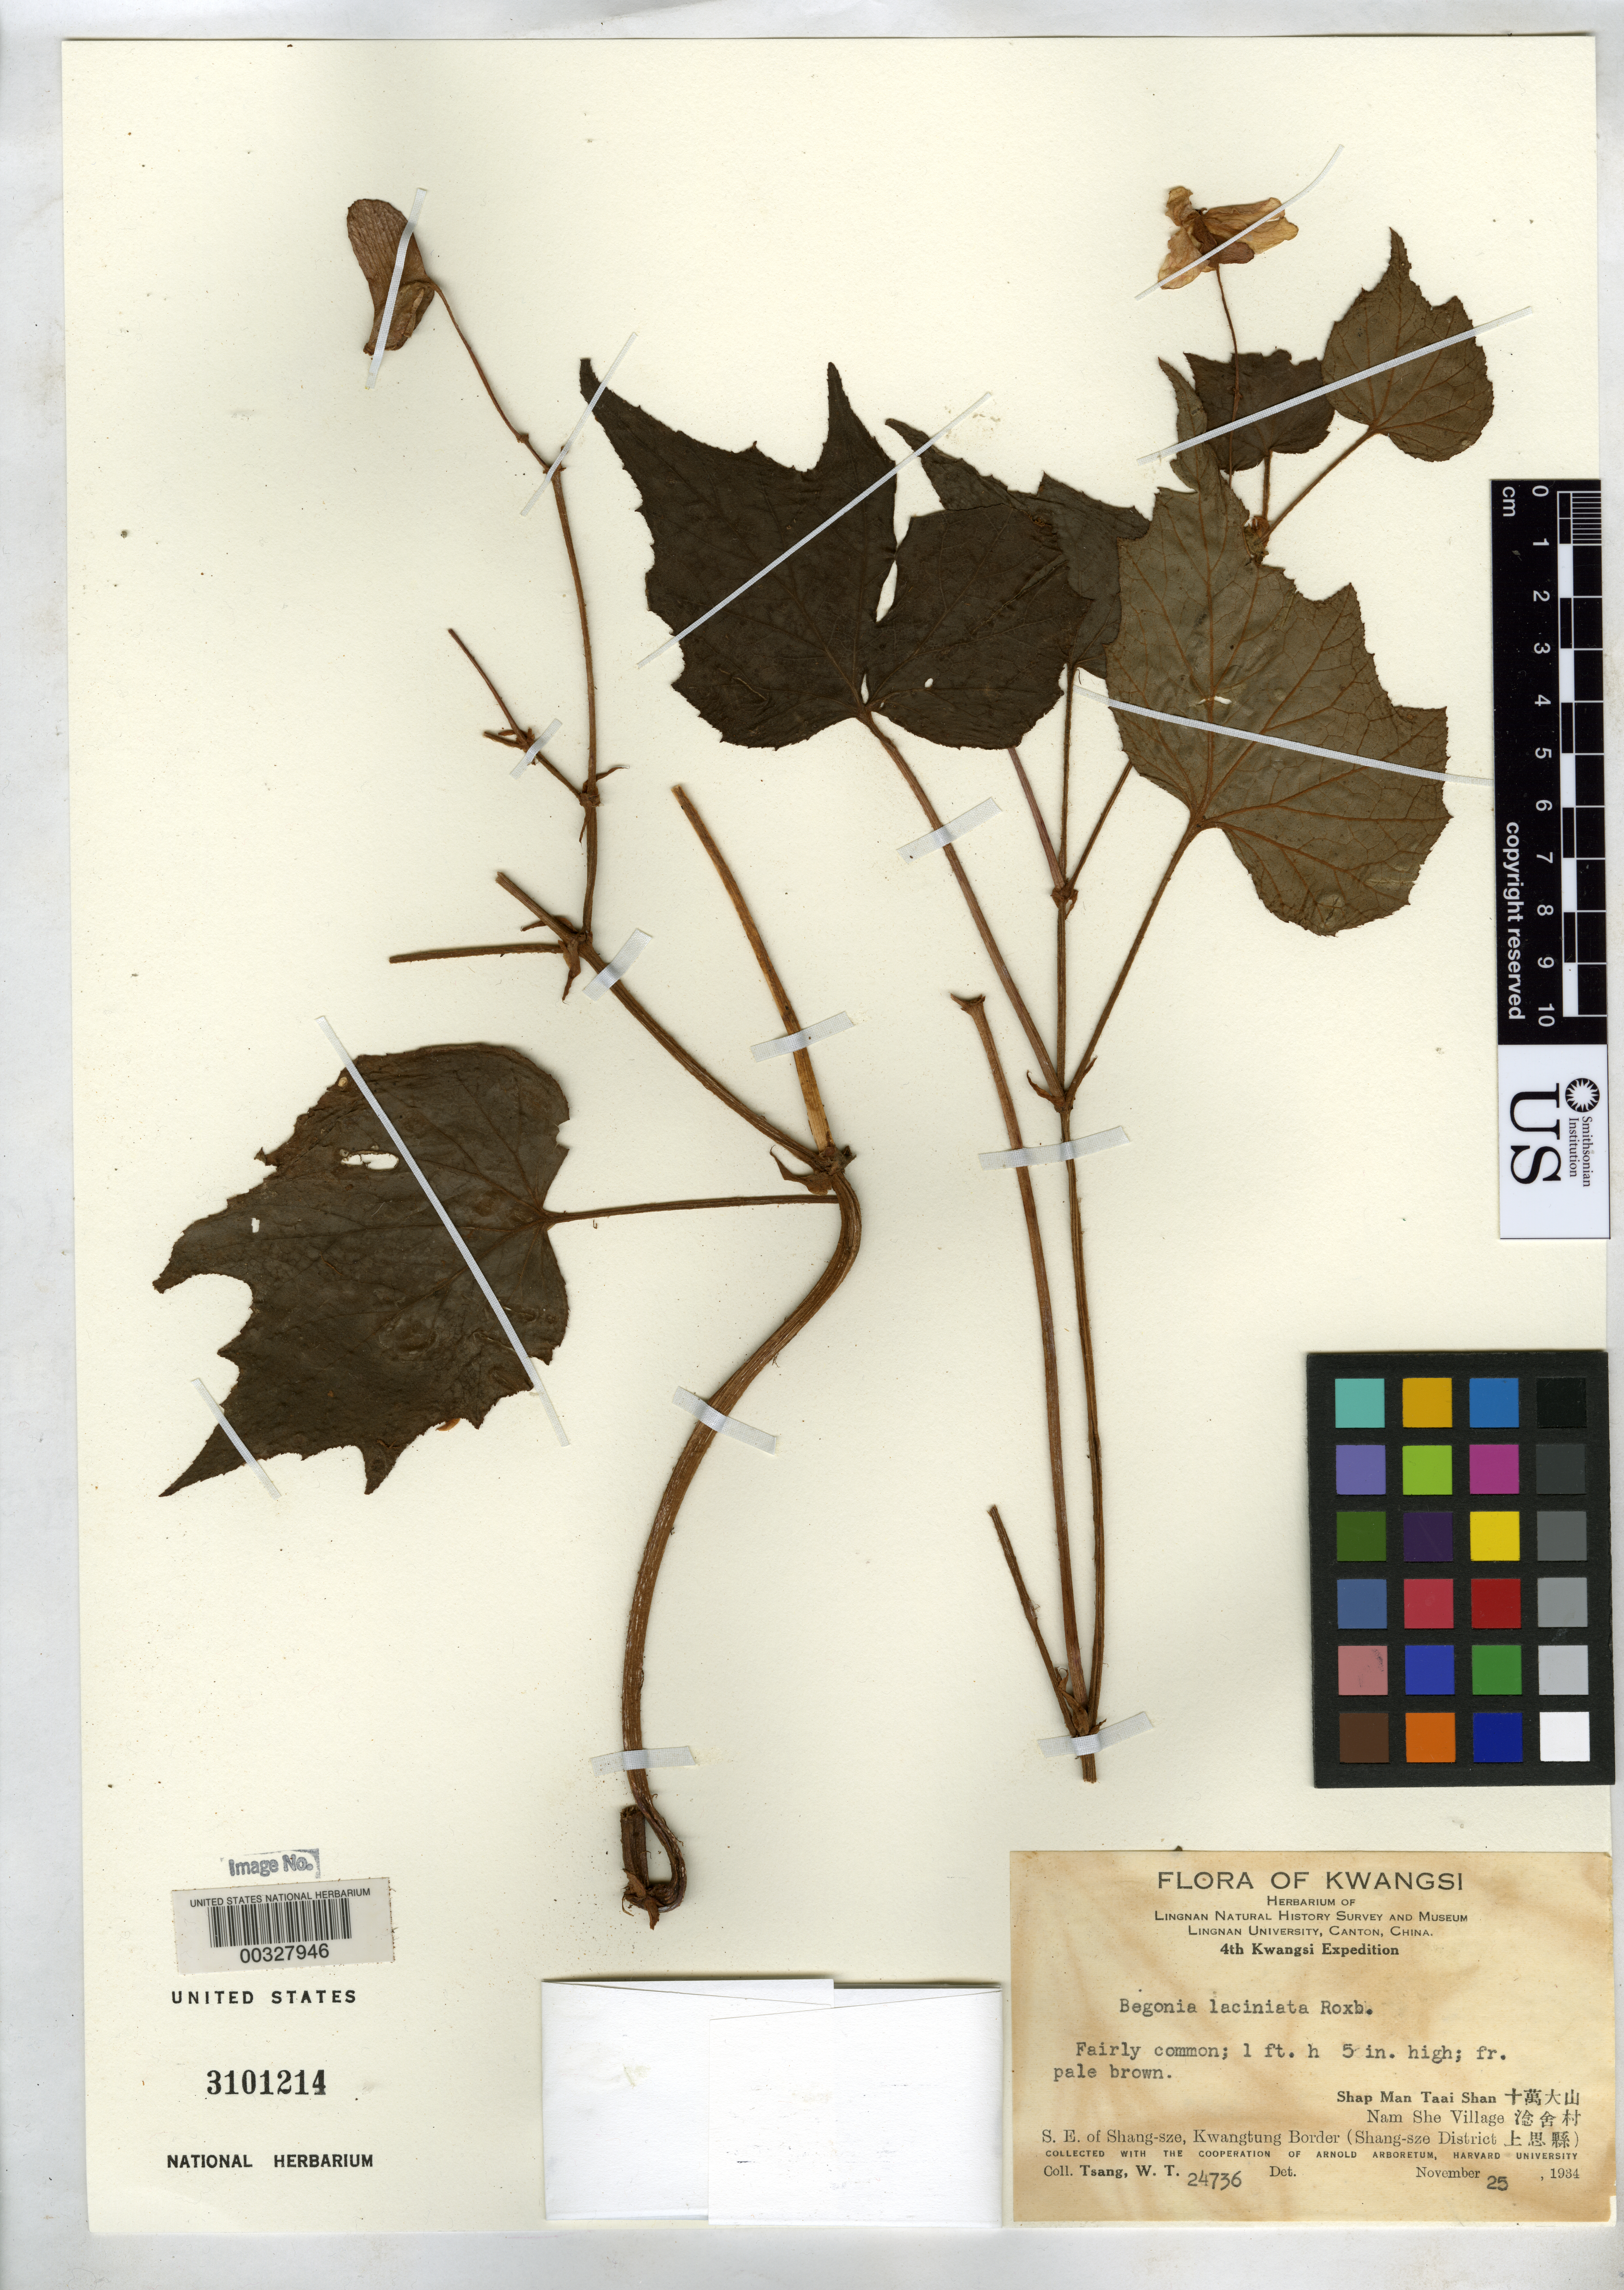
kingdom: Plantae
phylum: Tracheophyta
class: Magnoliopsida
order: Cucurbitales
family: Begoniaceae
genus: Begonia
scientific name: Begonia palmata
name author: D. Don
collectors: W. T. Tsang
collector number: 24736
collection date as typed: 25 Nov 1934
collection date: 1934-11-25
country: China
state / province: Guangdong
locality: Shang-sze dist., se of shang-sze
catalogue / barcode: US 3101214